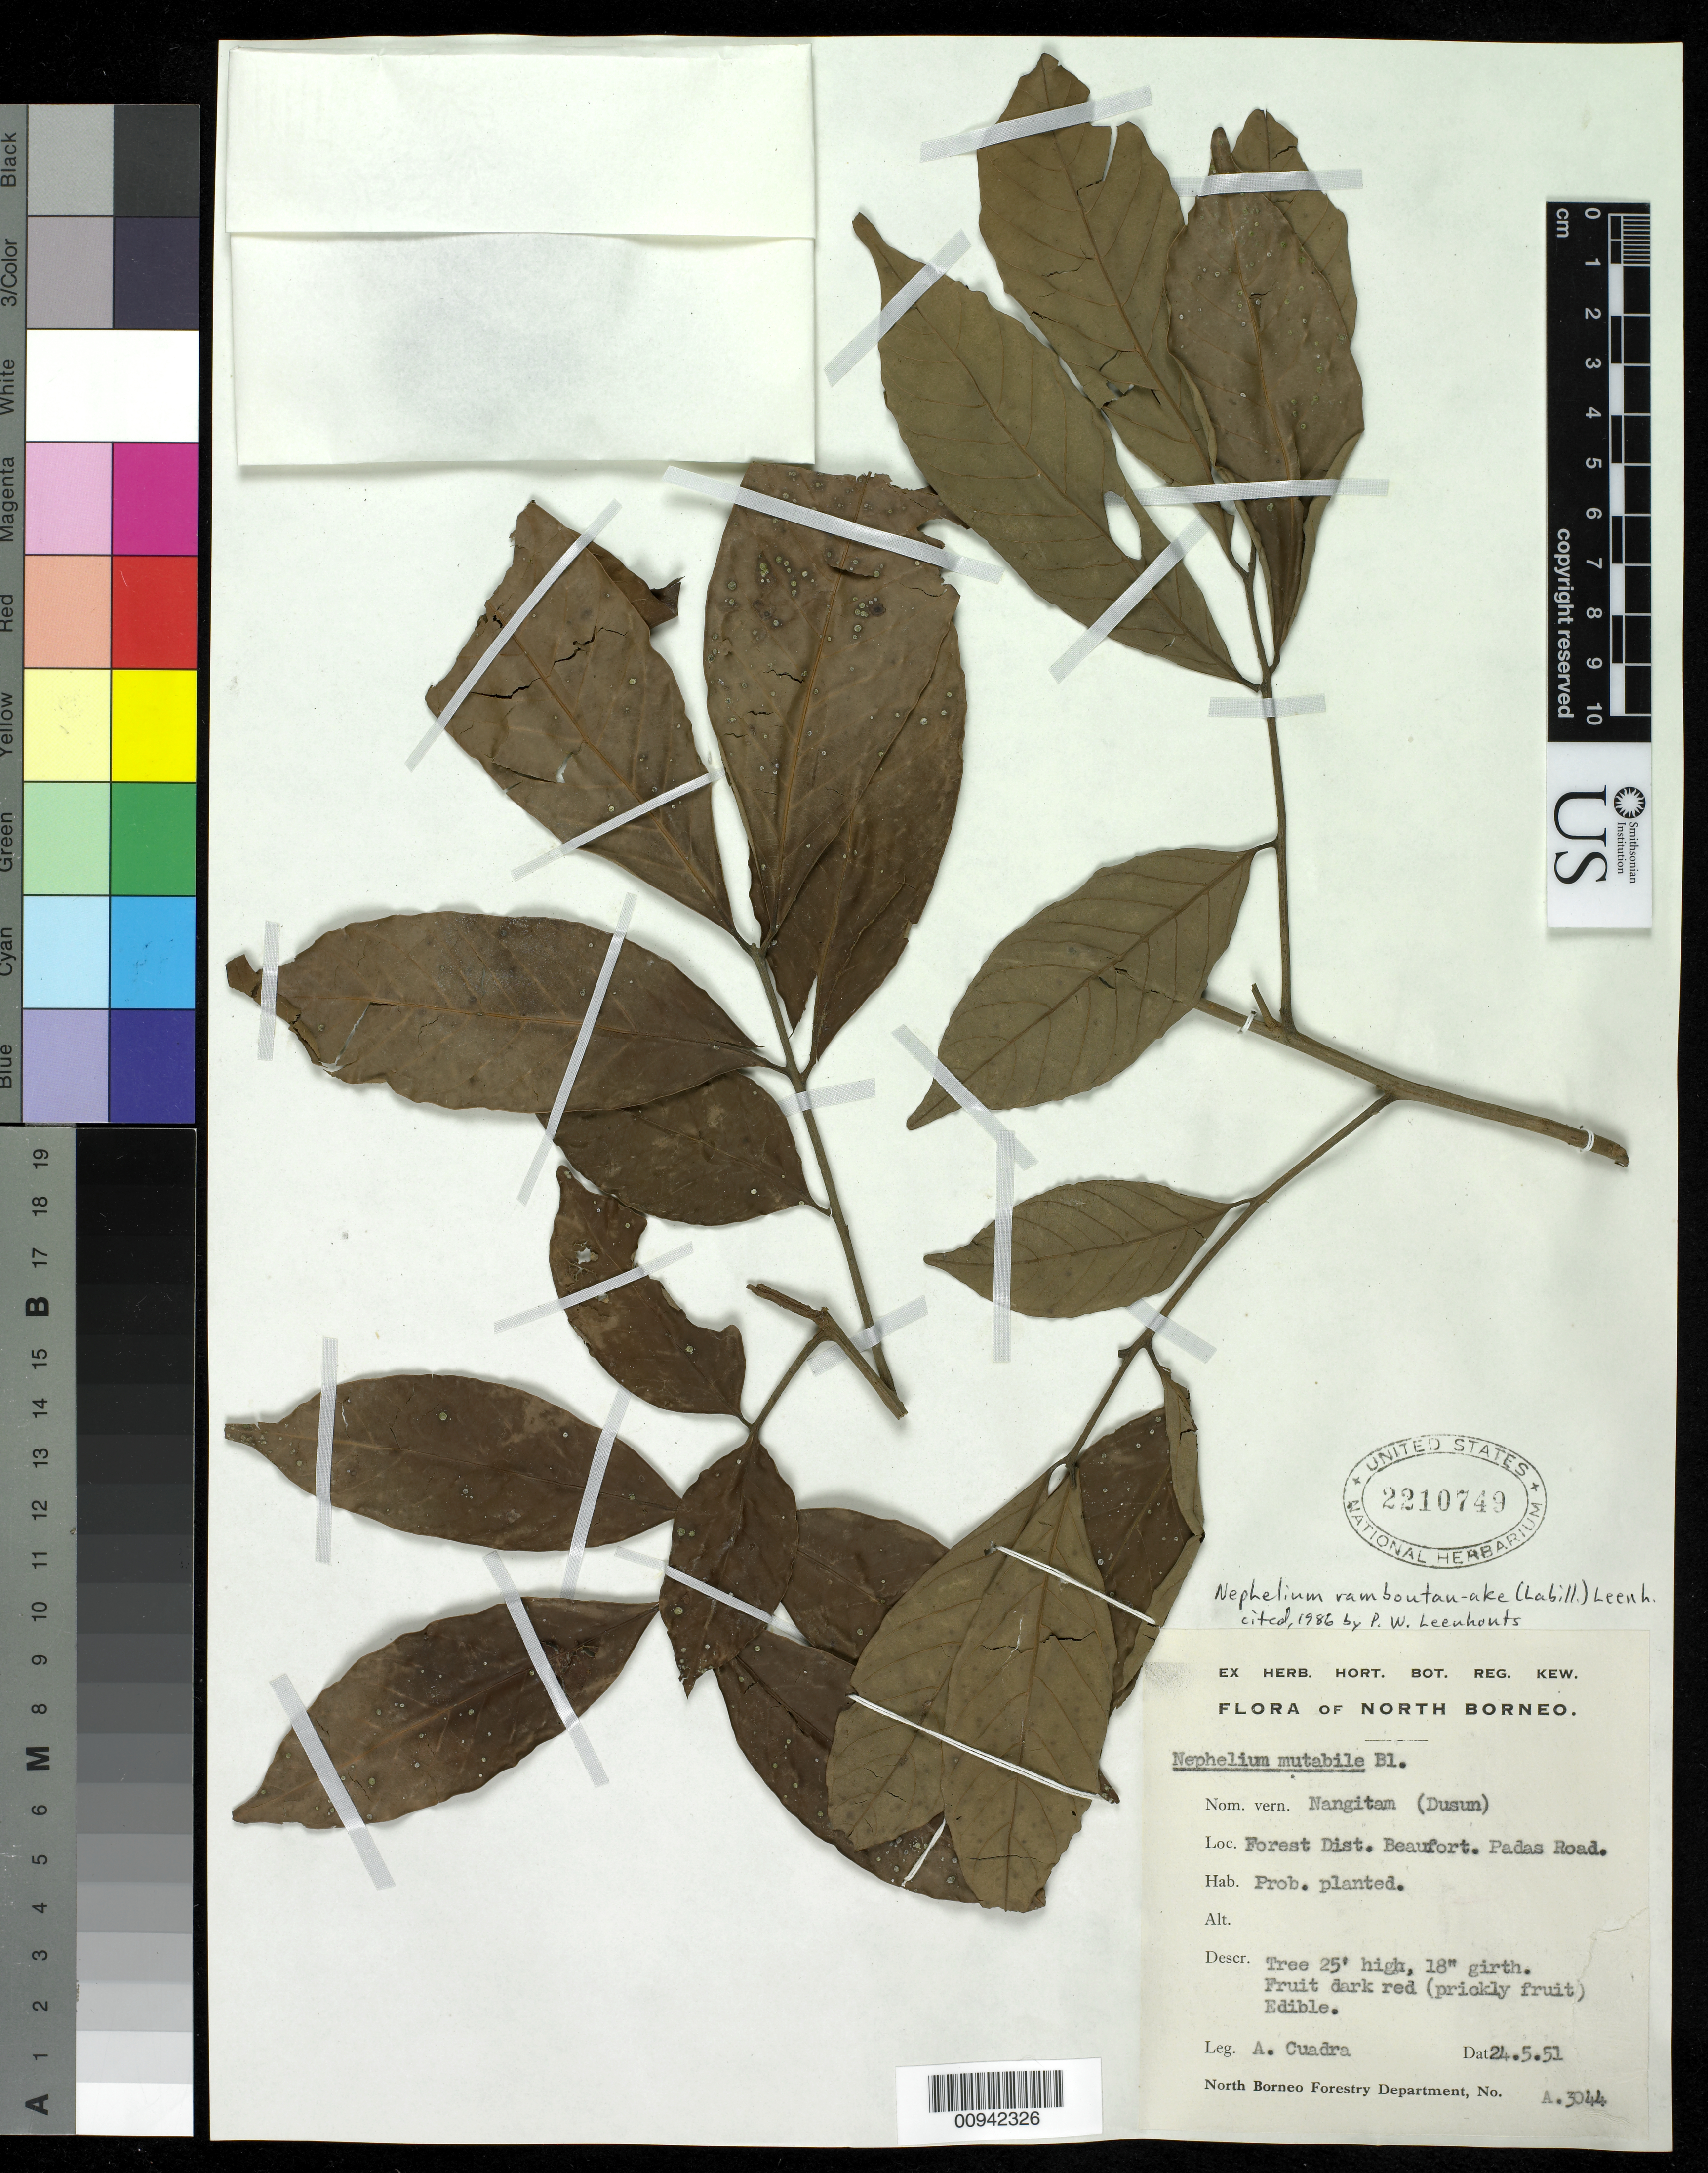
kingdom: Plantae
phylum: Tracheophyta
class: Magnoliopsida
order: Sapindales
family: Sapindaceae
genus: Nephelium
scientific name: Nephelium ramboutan-ake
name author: (Labill.) Leenh.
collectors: Kadir Bin Abdul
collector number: A 3044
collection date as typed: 18 Dec 1947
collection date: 1947-12-18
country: Malaysia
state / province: Sabah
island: Borneo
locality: Elopura, Sandakan, Sepilok F.R.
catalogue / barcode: US 2210749